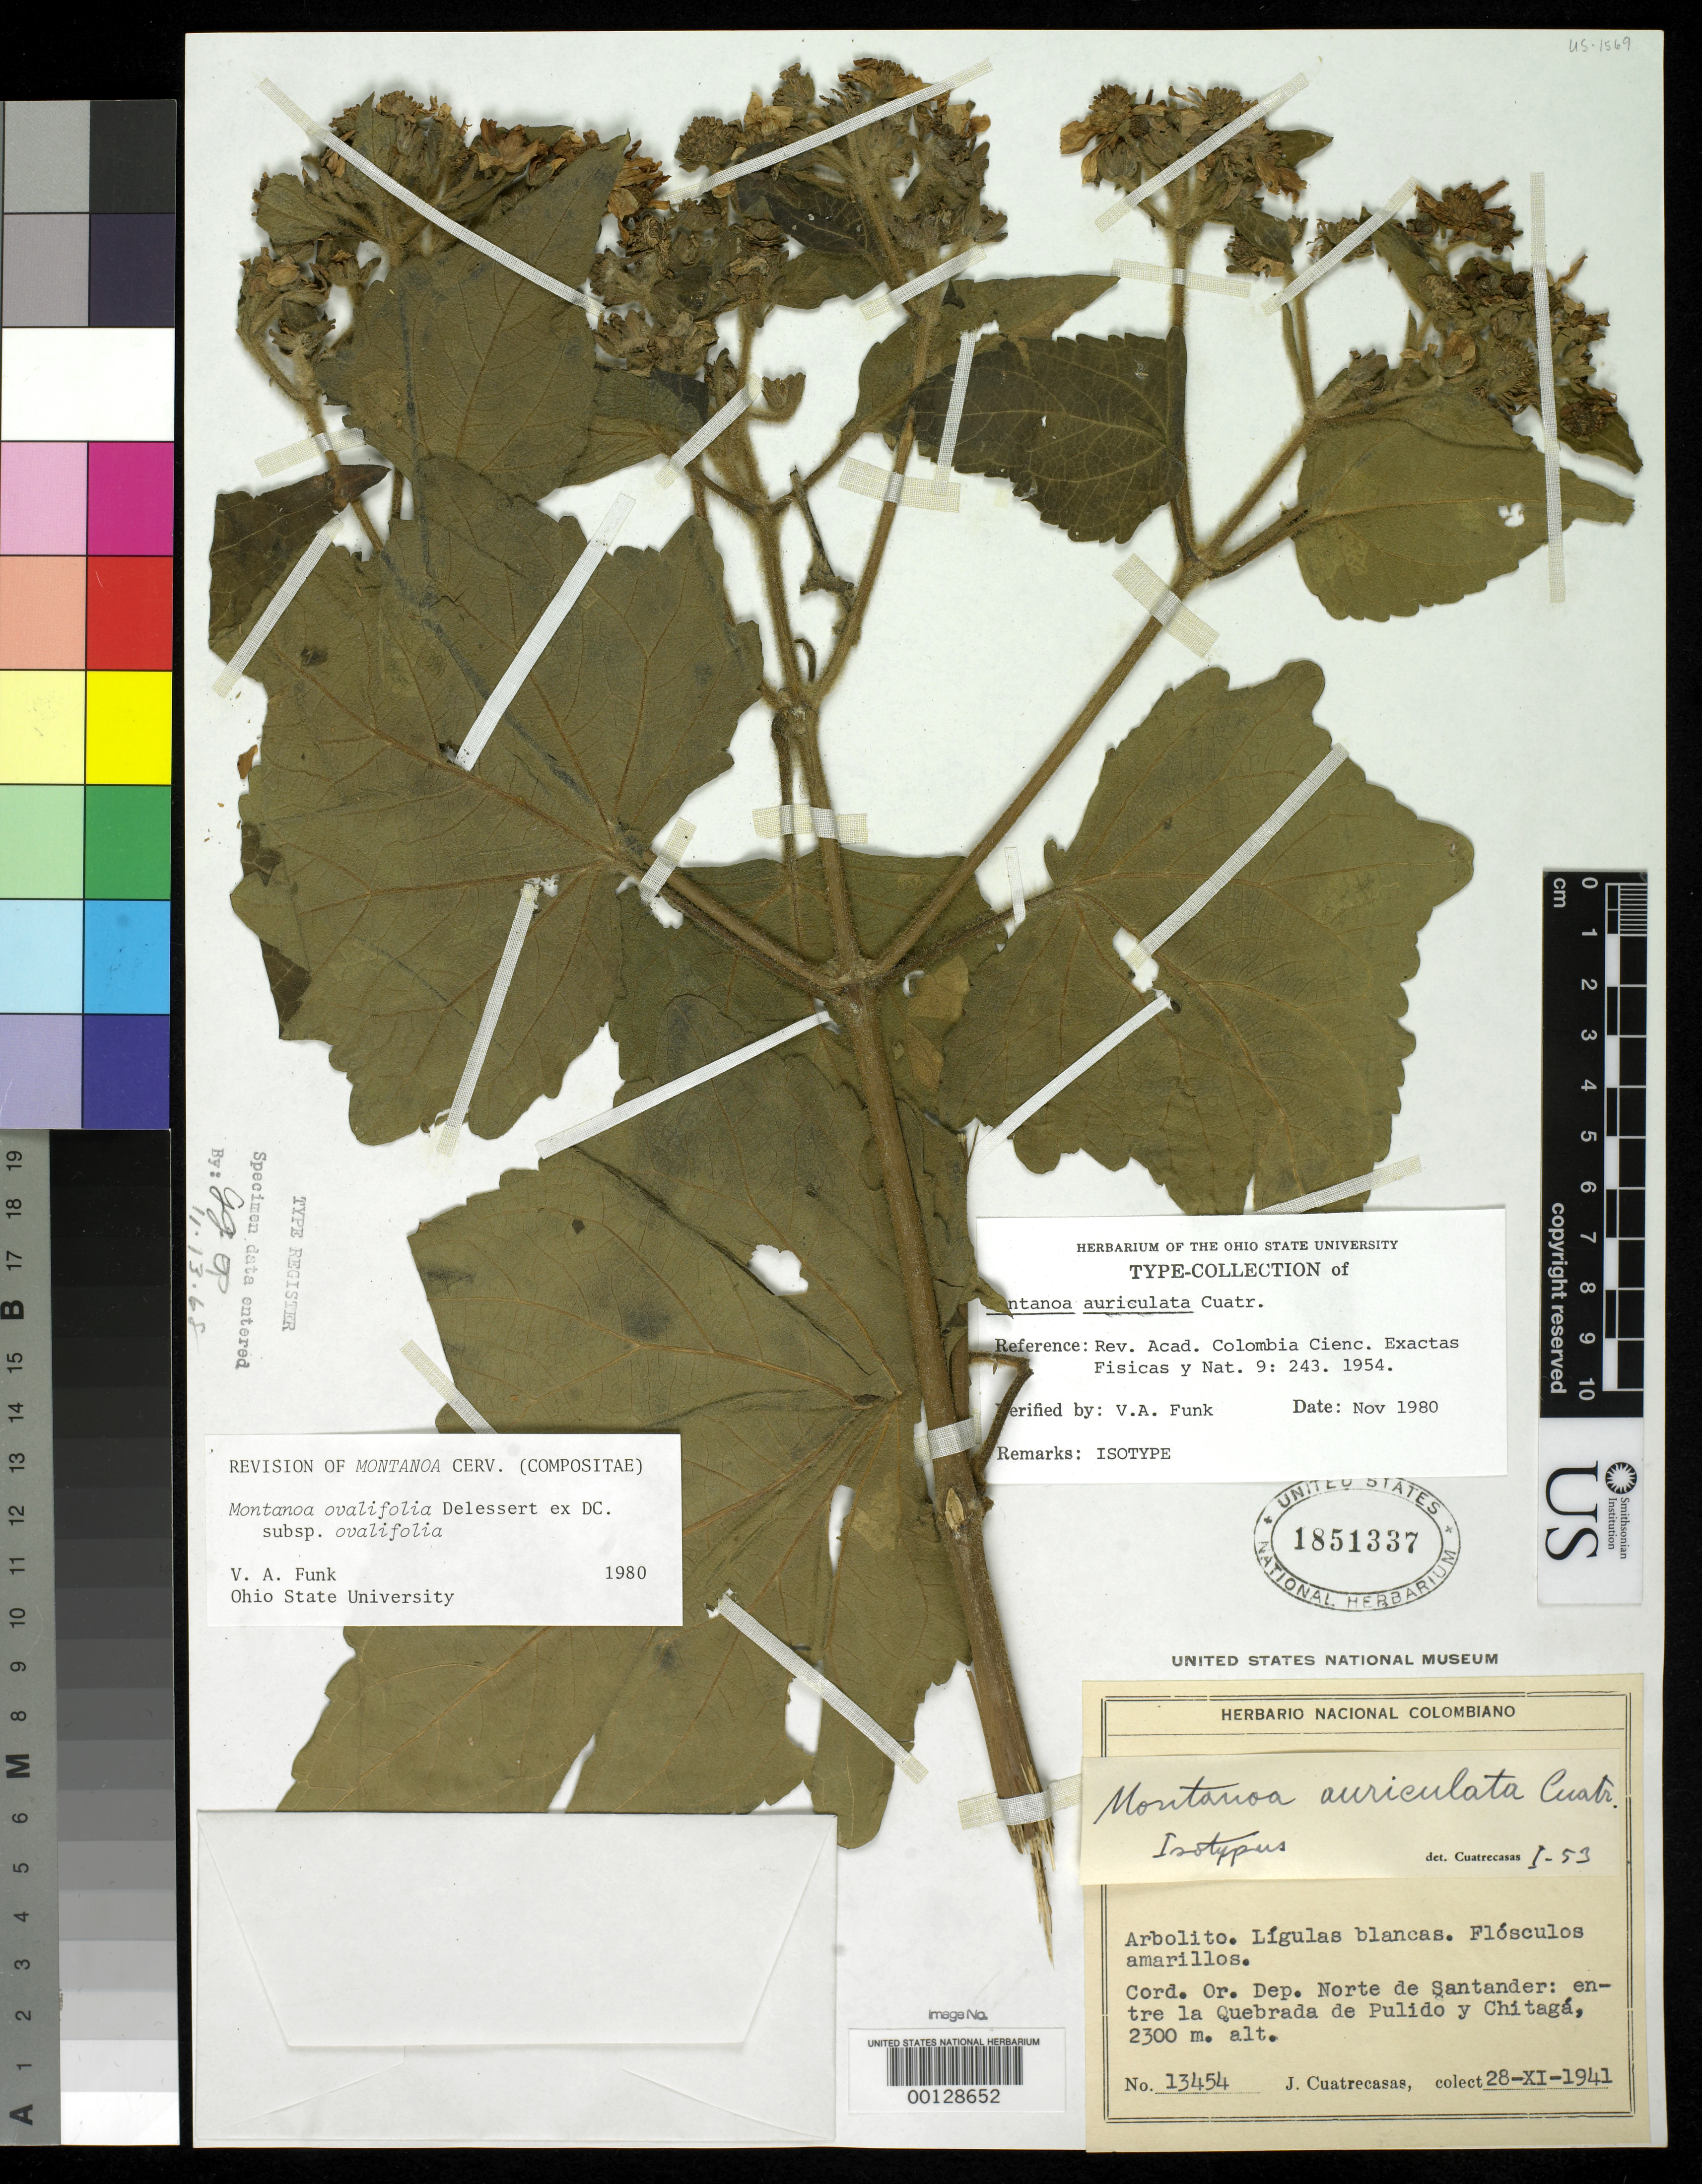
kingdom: Plantae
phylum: Tracheophyta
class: Magnoliopsida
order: Asterales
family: Asteraceae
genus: Montanoa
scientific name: Montanoa auriculata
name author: Cuatrec.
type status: Isotype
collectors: J. Cuatrecasas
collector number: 13454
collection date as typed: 28 Nov 1941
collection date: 1941-11-28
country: Colombia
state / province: Norte de Santander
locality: Quebrada de Pulido y Chitaga.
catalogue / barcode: US 1851337